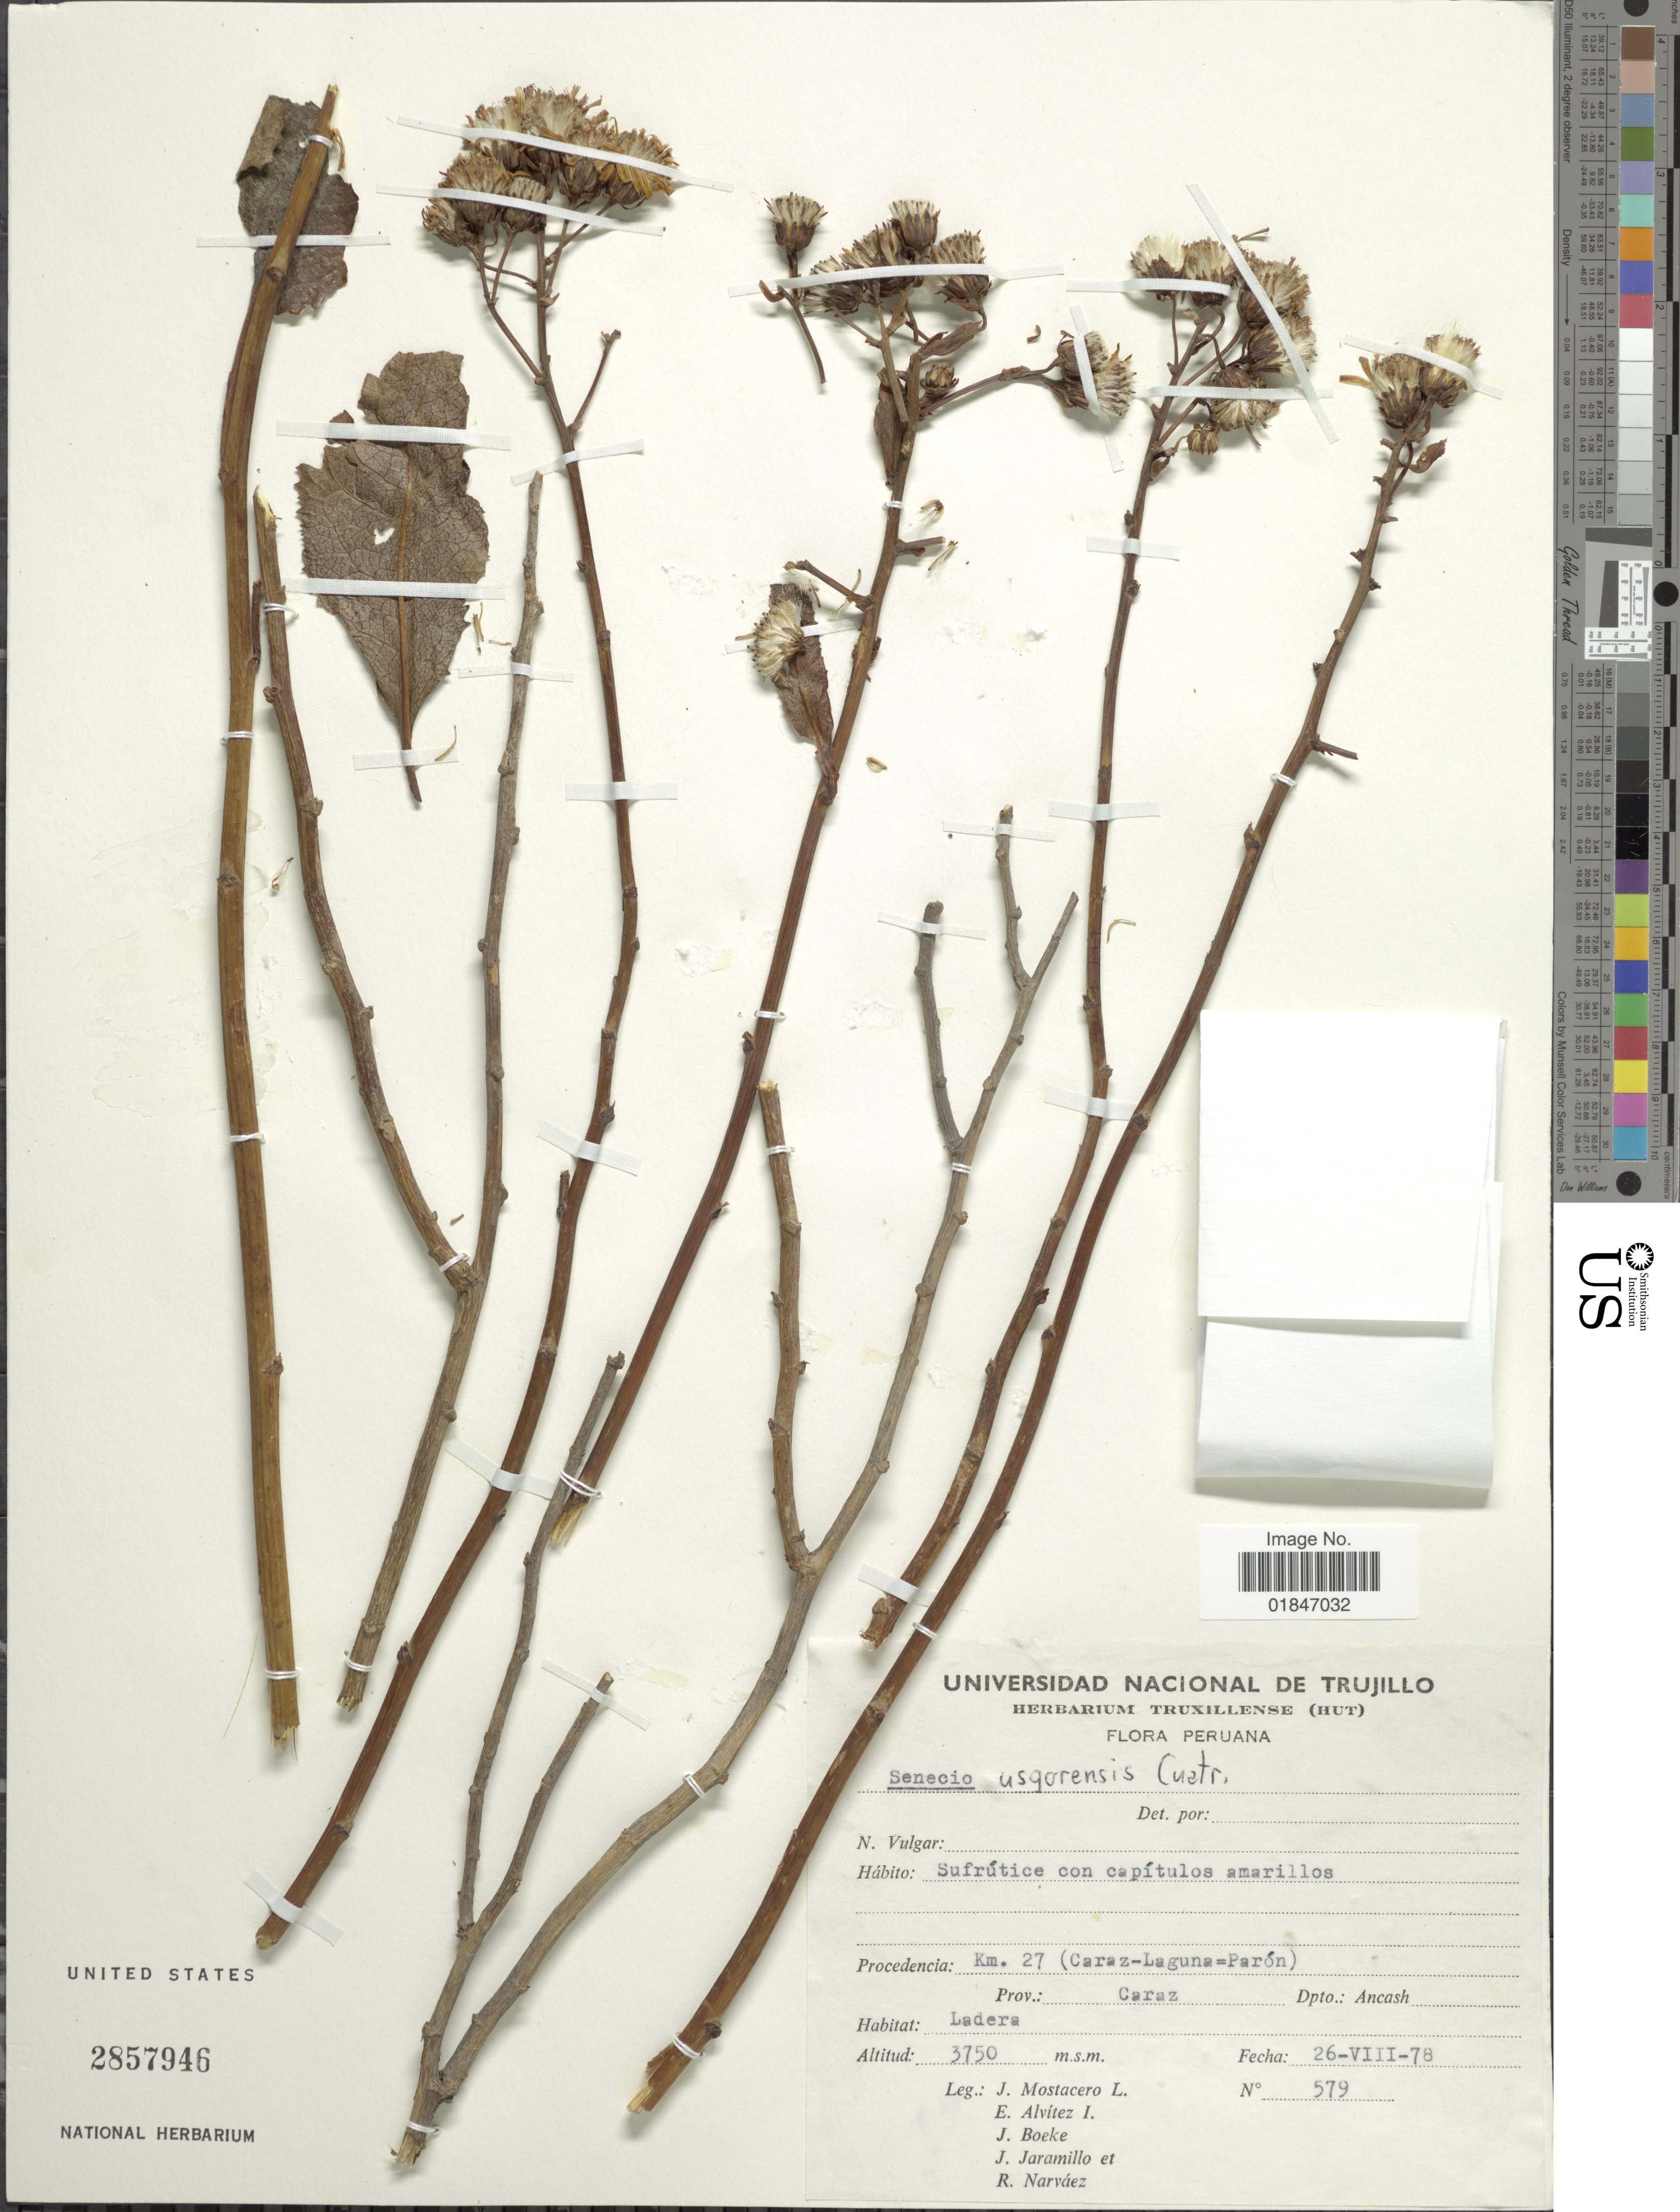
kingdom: Plantae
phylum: Tracheophyta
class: Magnoliopsida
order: Asterales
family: Asteraceae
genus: Dendrophorbium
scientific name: Dendrophorbium usgorense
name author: (Cuatrec.) C. Jeffrey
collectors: J. Mostacero L., E. Alvitez I., J. D. Boeke, J. Jaramillo & R. Narváez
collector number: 579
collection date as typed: Transcribed d/m/y: 26/8/78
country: Peru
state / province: Ancash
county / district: Huaylas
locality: Procedencia: Km. 27 (Caraz-Laguna=Pardon), Dist.. Caraz, Dpto.: Ancash.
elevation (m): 3750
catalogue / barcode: US 2857946